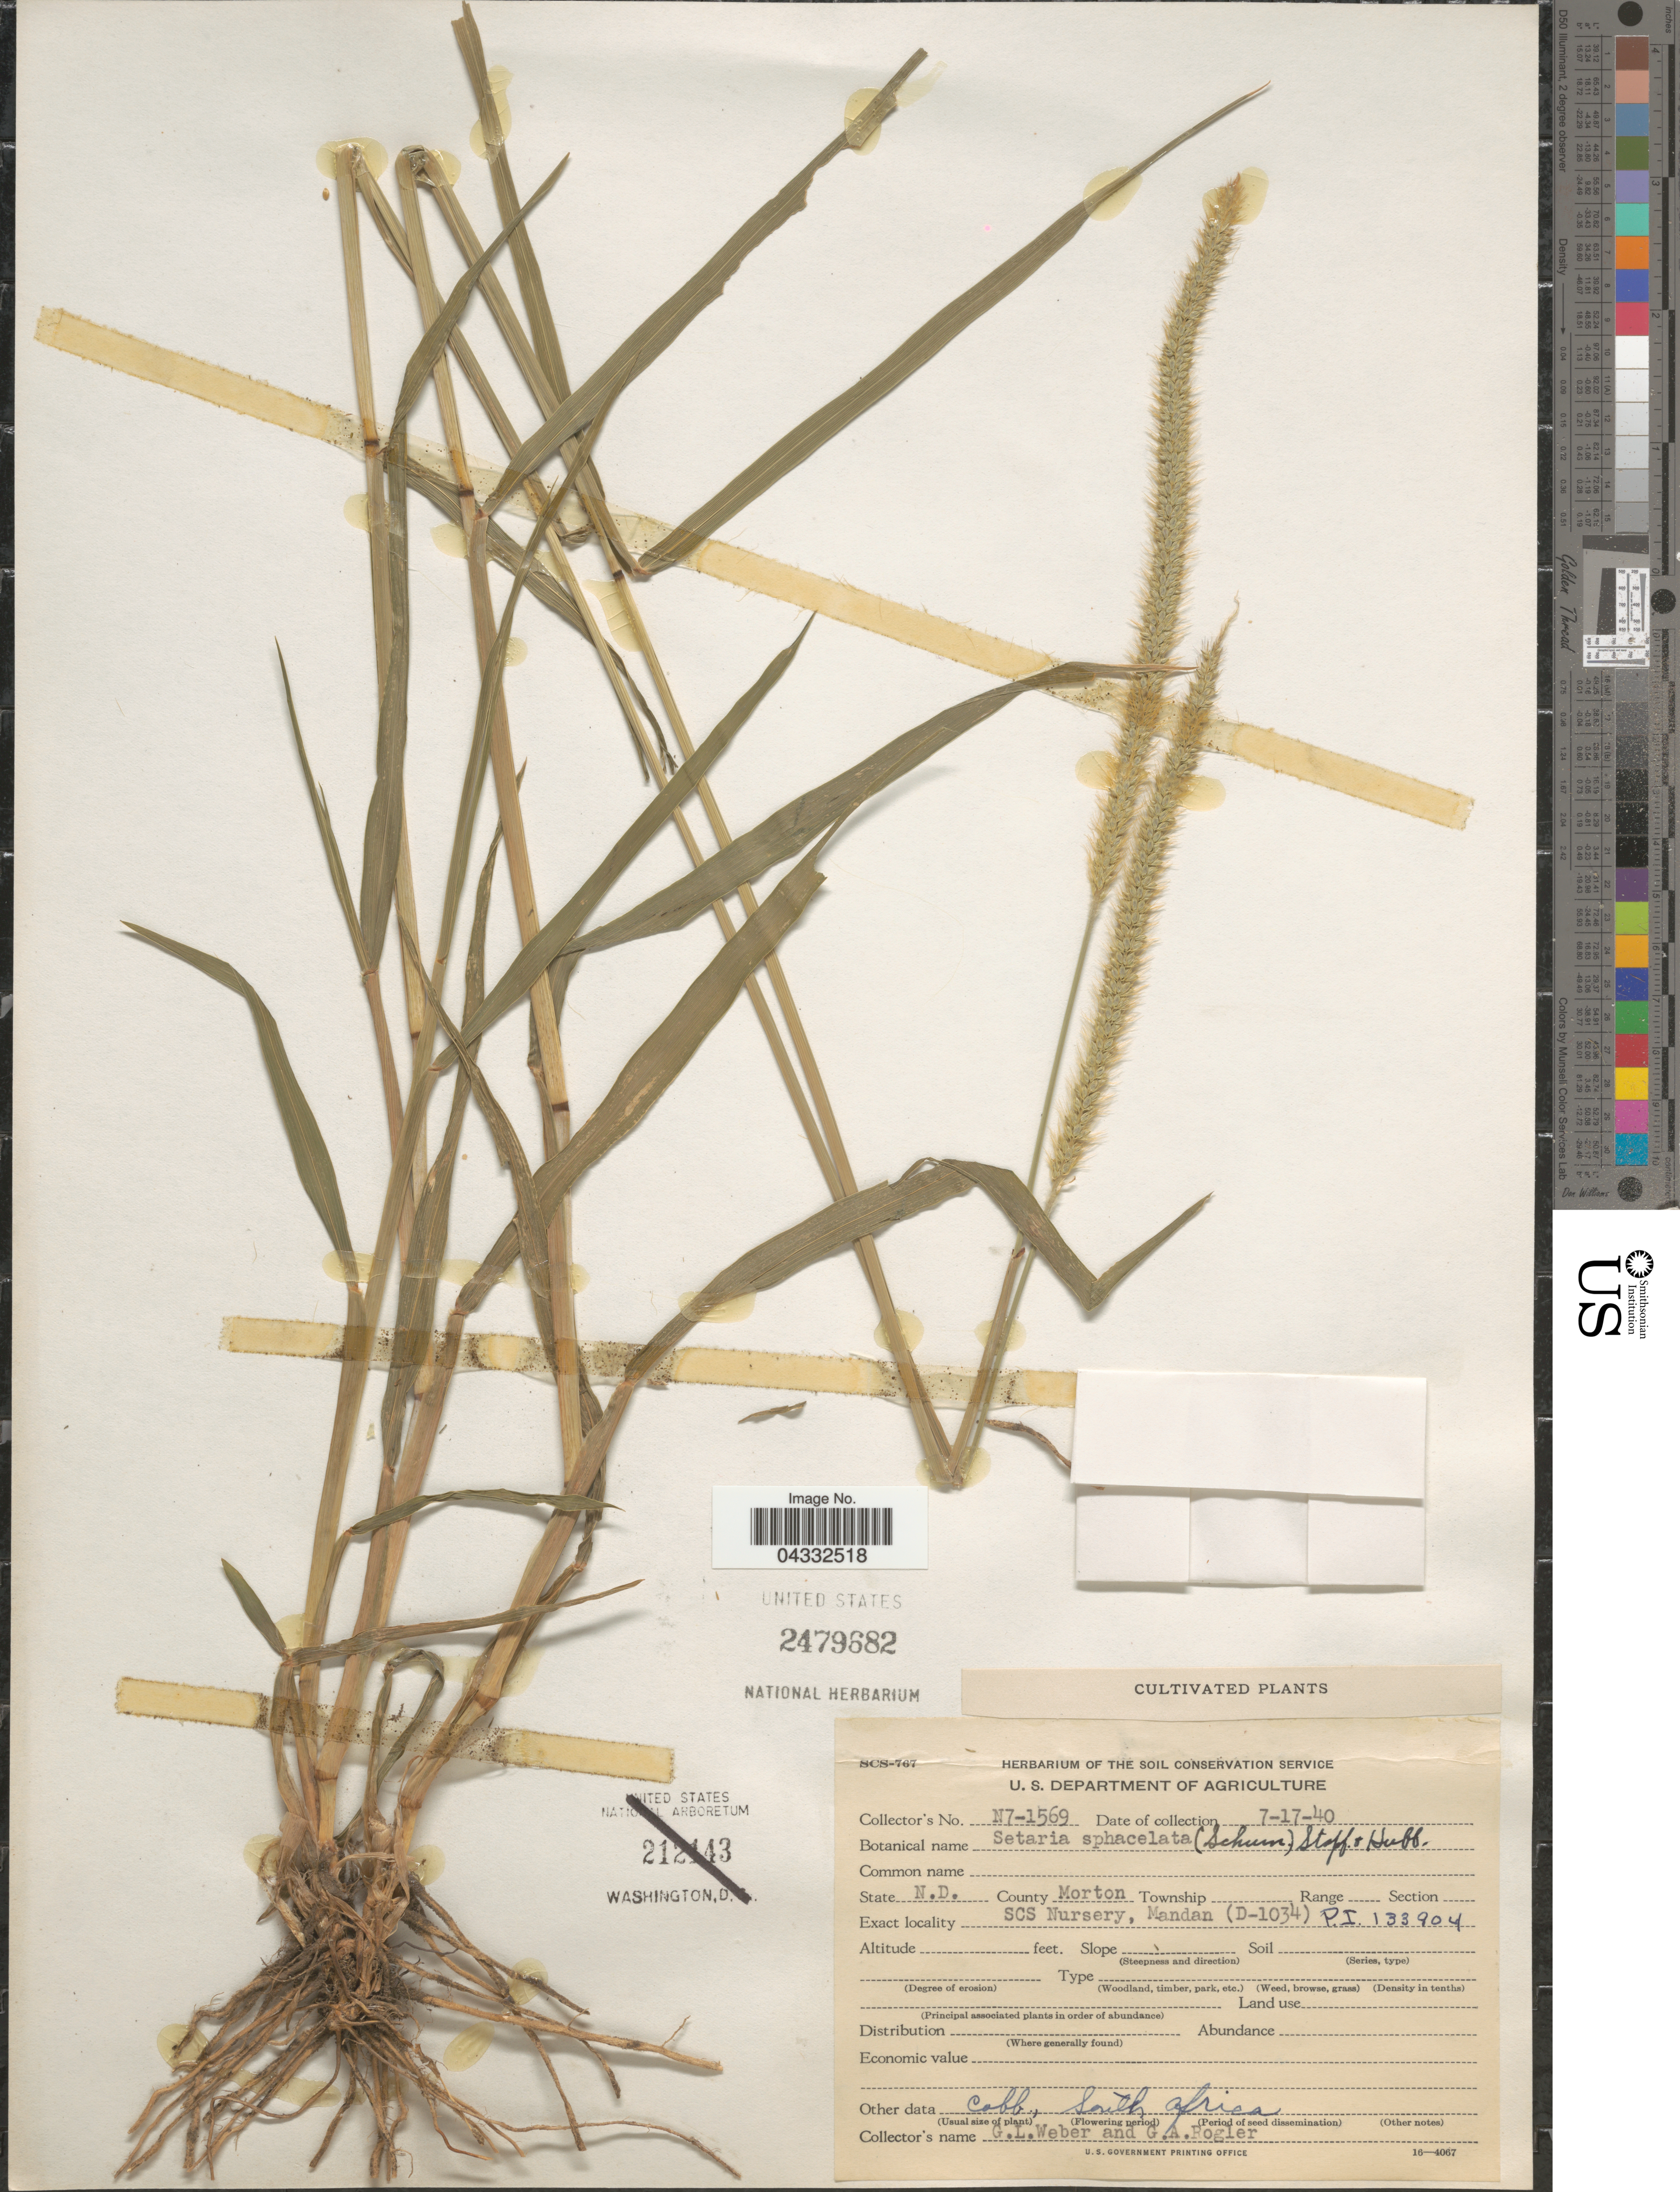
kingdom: Plantae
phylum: Tracheophyta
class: Liliopsida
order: Poales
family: Poaceae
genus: Setaria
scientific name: Setaria sphacelata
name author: (Schumach.) Stapf & Hubb. ex Moss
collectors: G. Weber & G. Rogler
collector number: N7-1569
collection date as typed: Transcribed d/m/y: 17/7/40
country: United States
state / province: North Dakota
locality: County Morton. SCS Nursery, Mandan (D-1034). P.I.133904.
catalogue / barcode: US 2479682